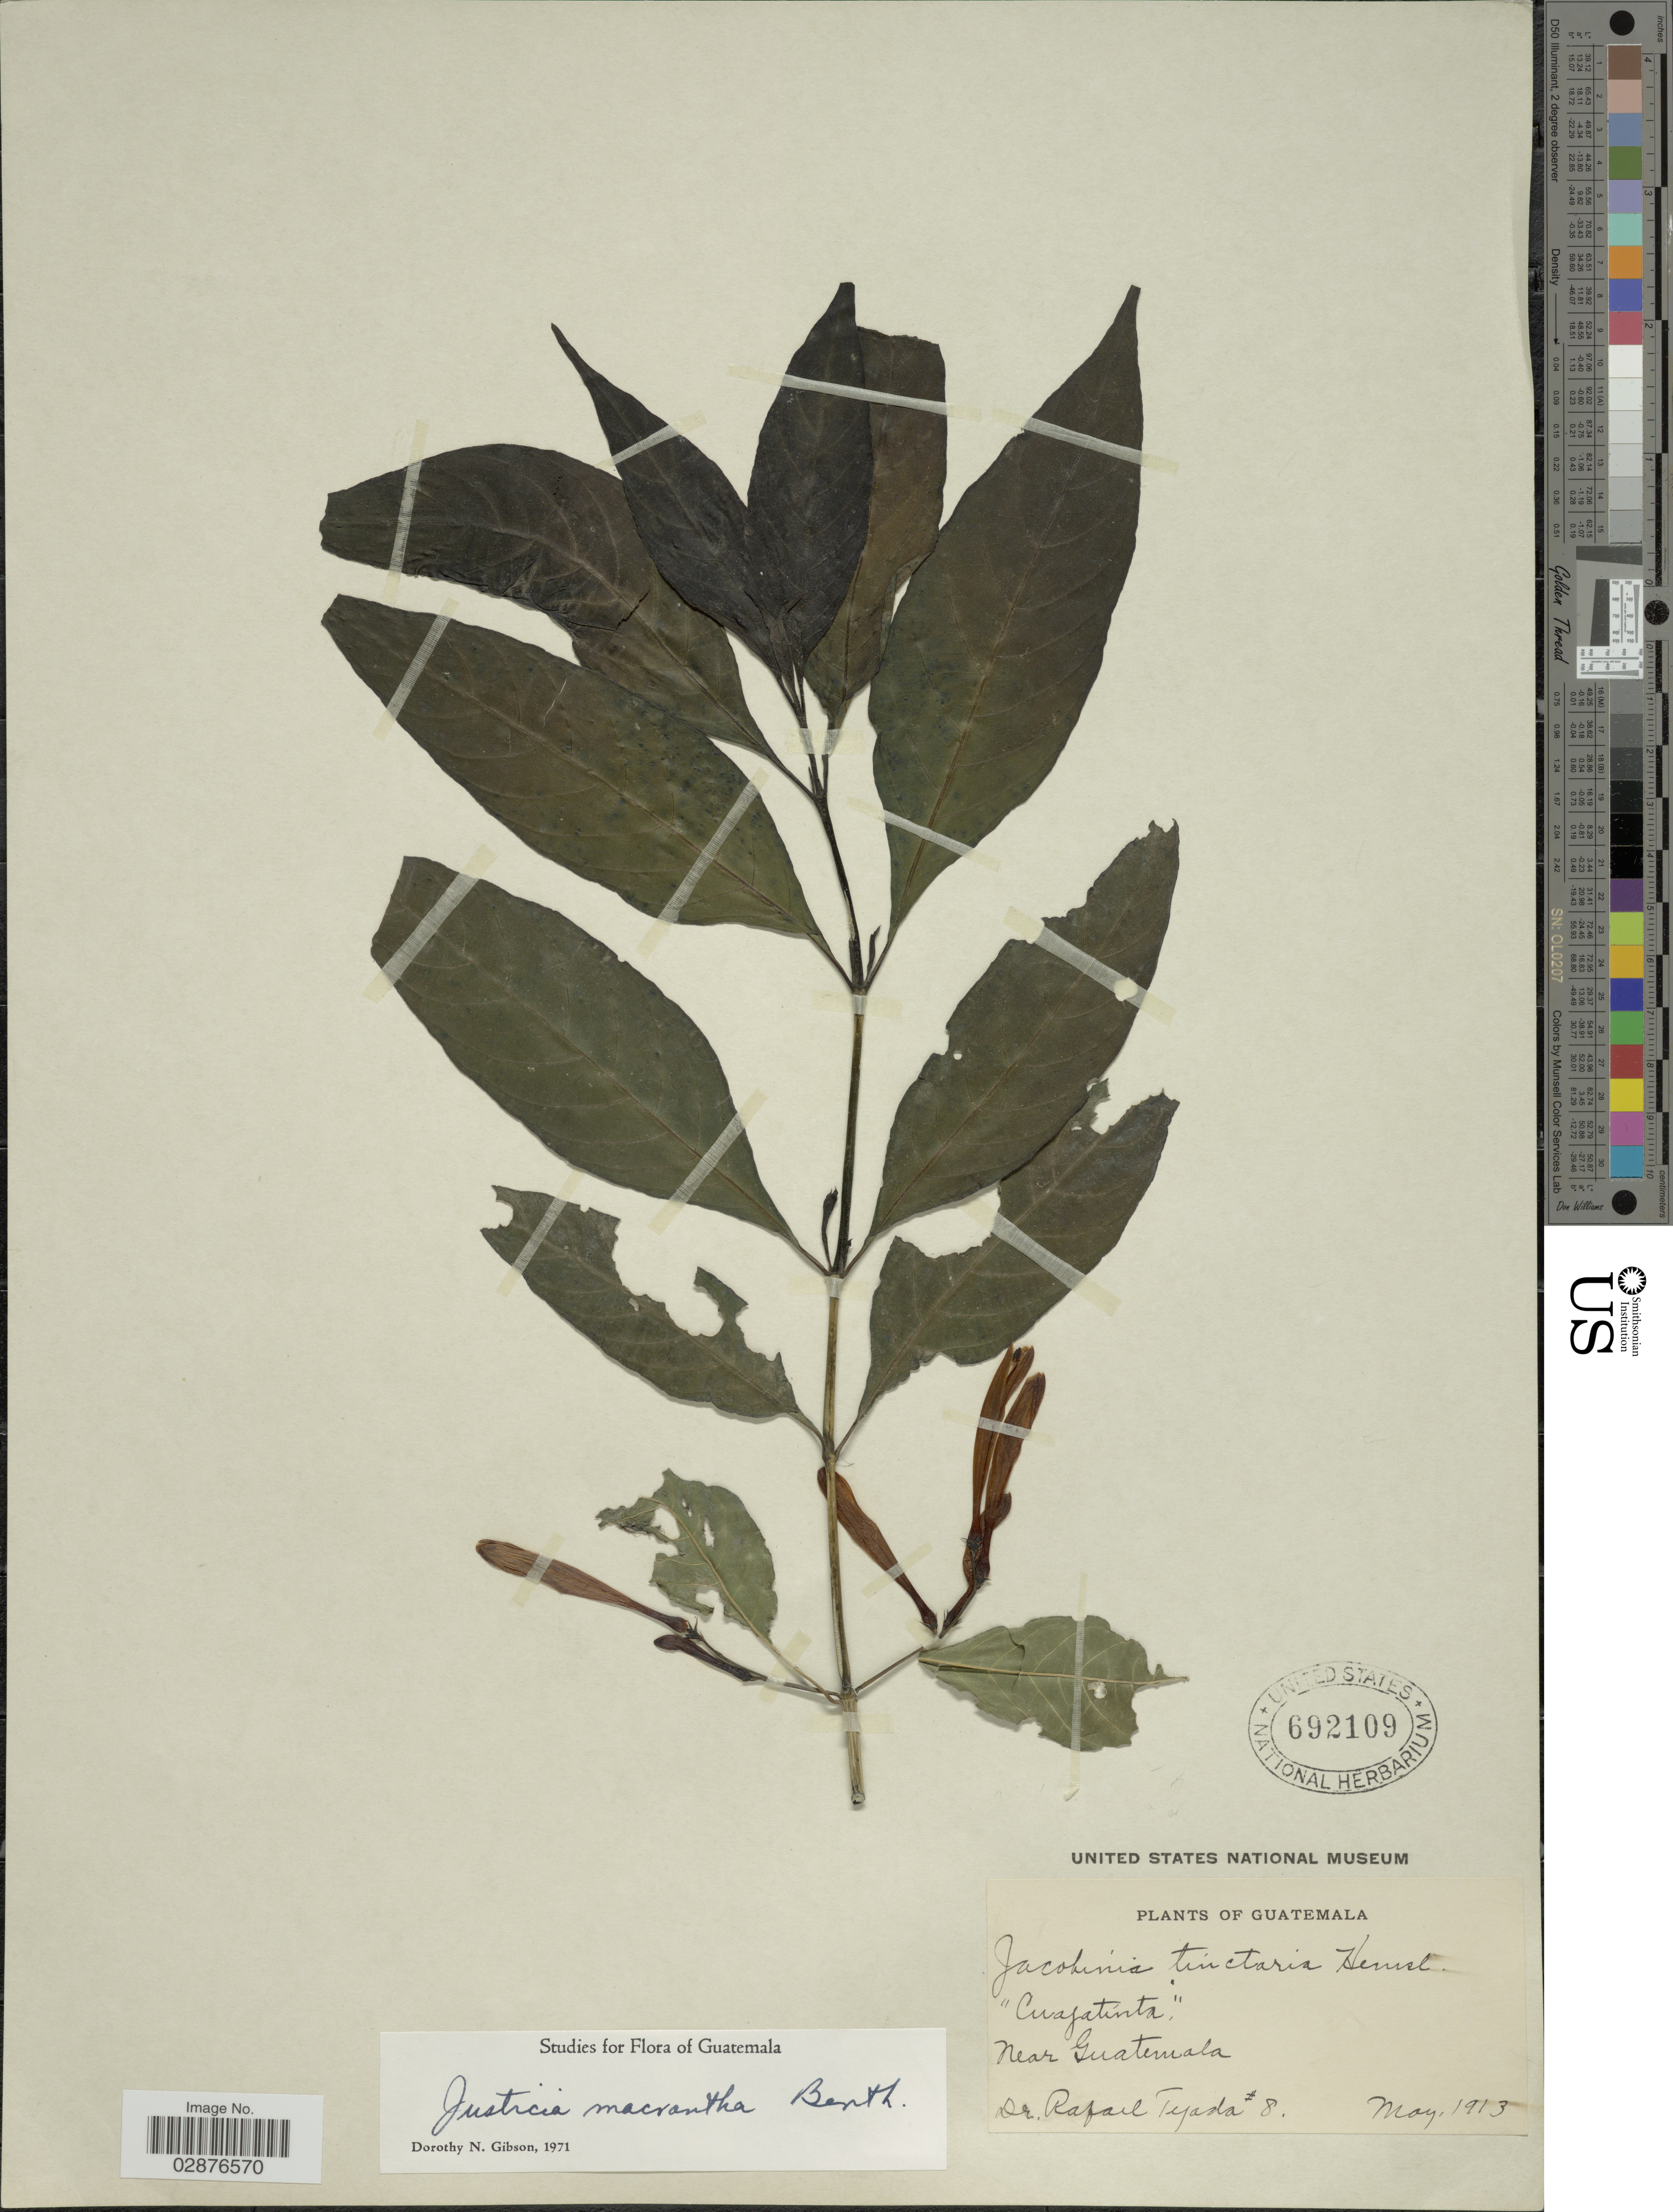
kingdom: Plantae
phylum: Tracheophyta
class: Magnoliopsida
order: Lamiales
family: Acanthaceae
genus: Justicia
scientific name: Justicia macrantha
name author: Benth.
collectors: R. Tejada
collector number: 8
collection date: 1913-05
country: Guatemala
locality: Caujatinta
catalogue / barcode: US 692109